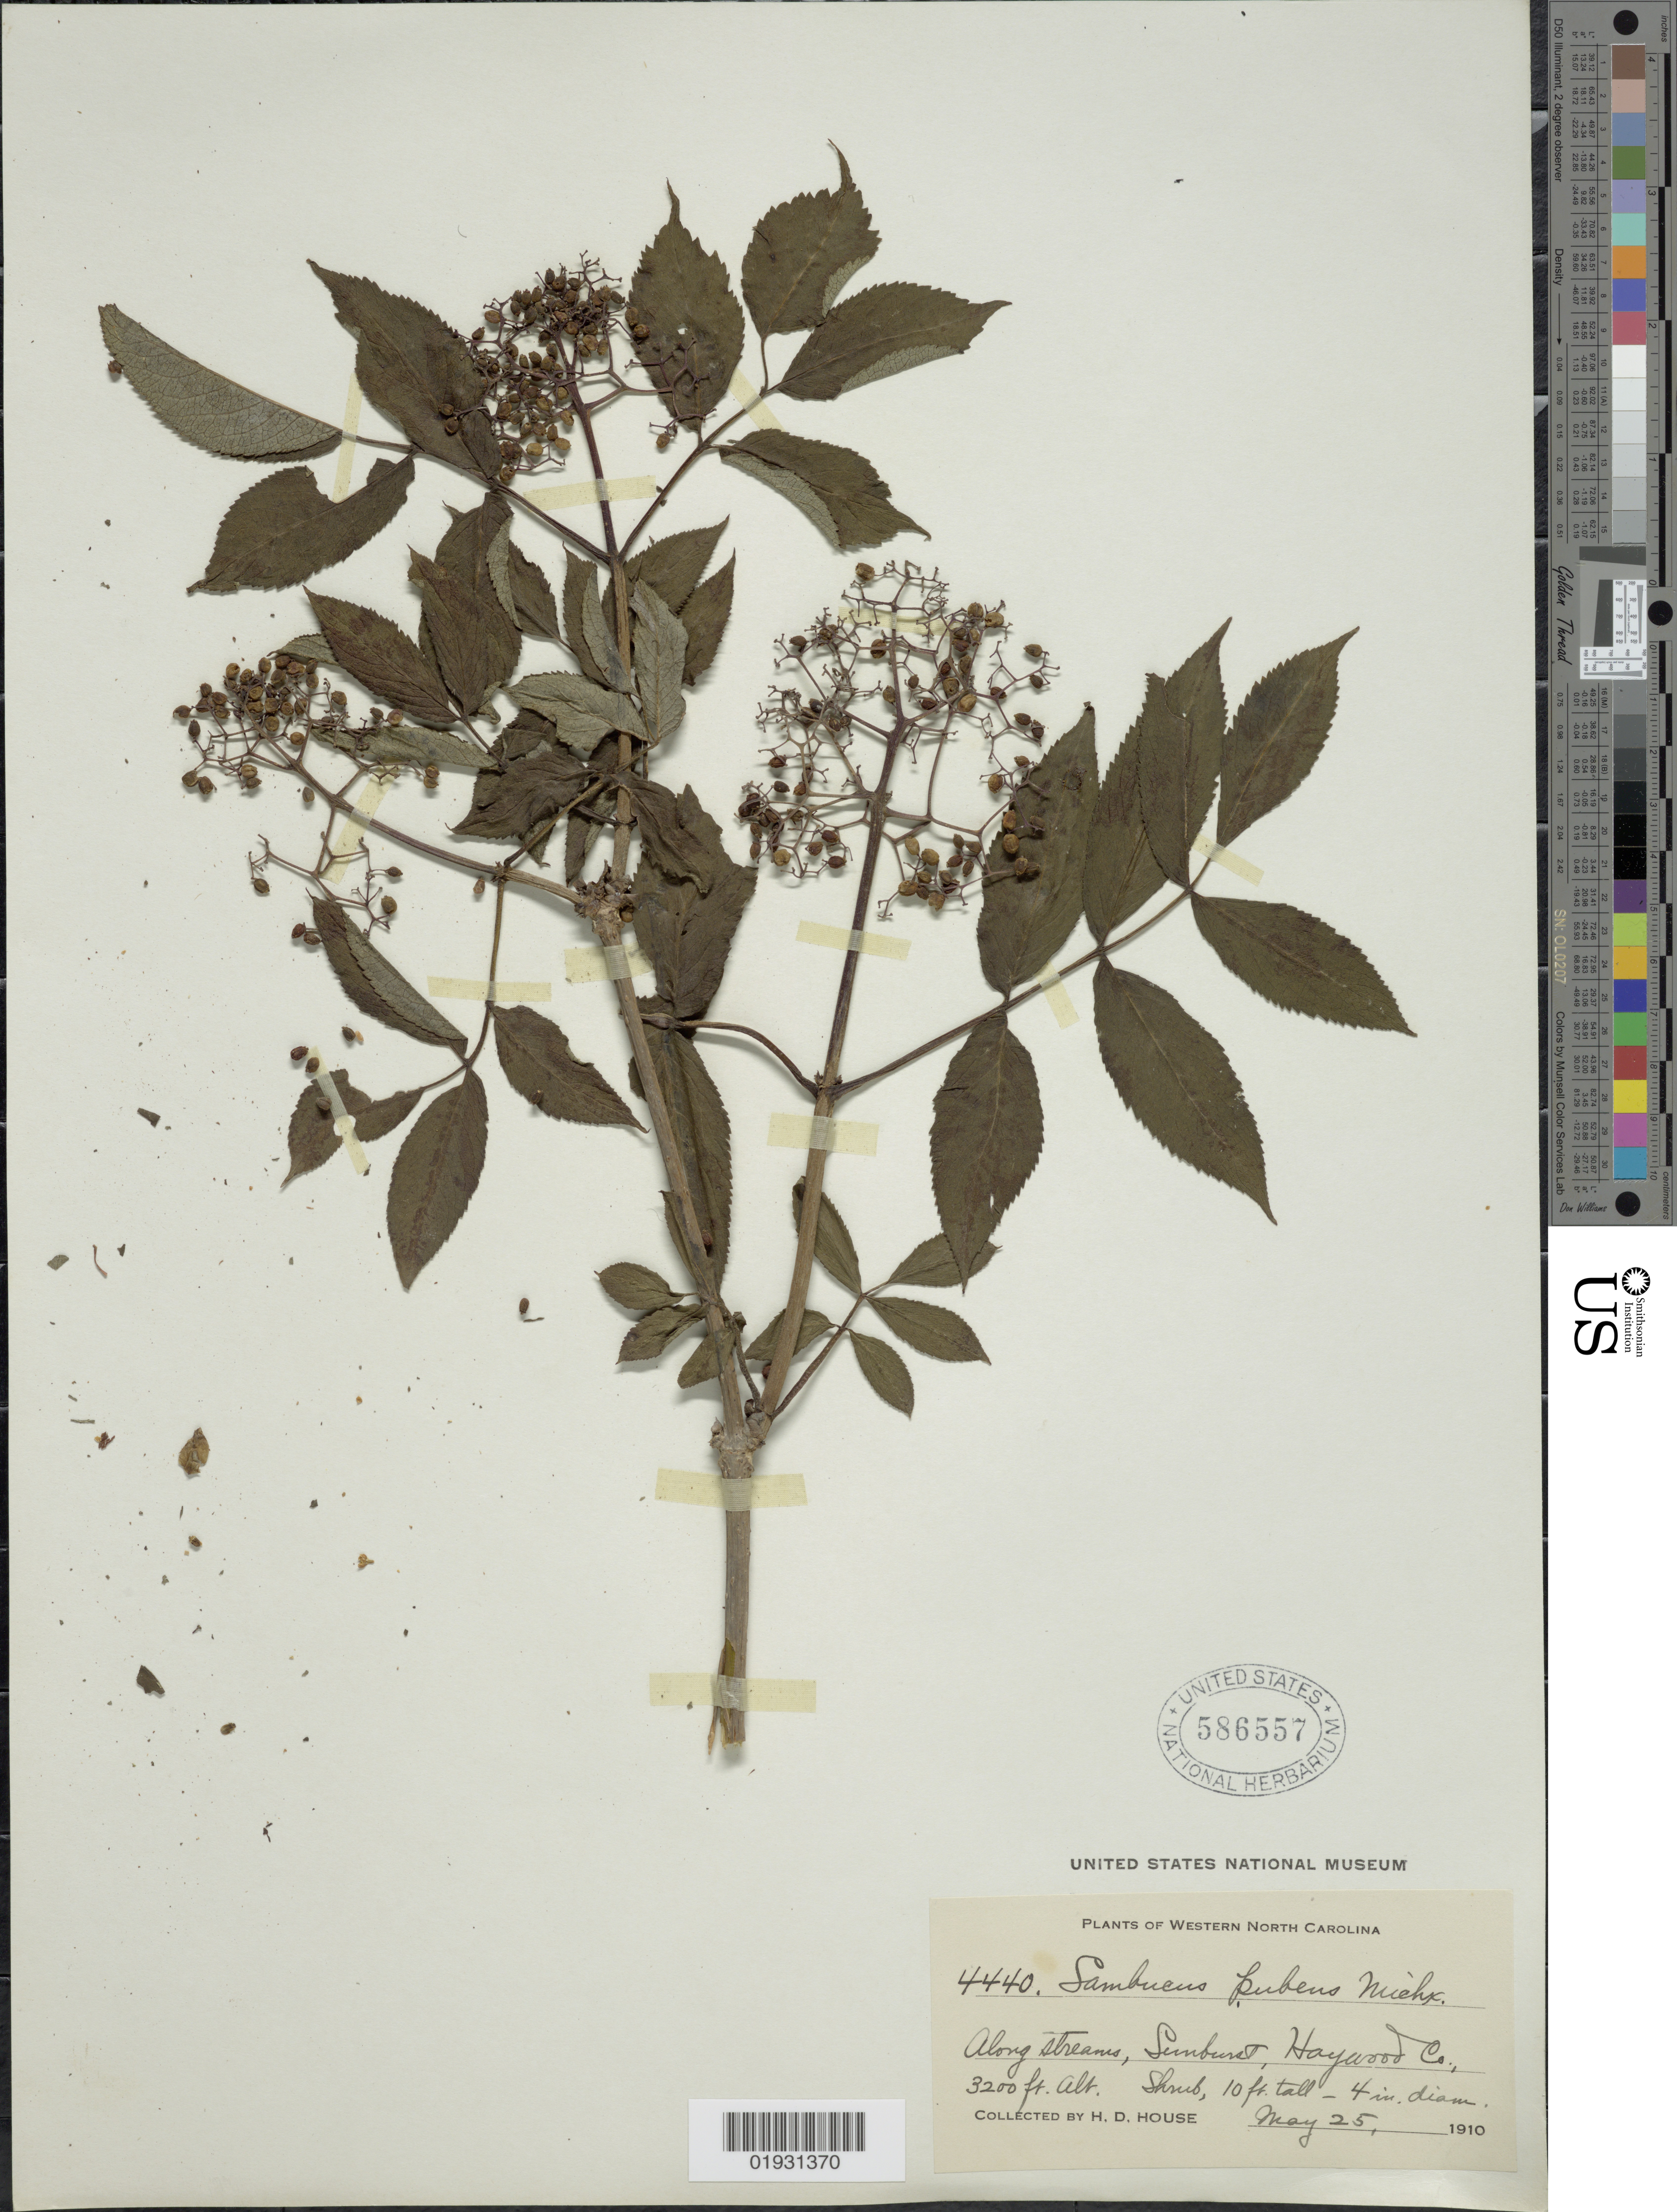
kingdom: Plantae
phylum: Tracheophyta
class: Magnoliopsida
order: Dipsacales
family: Viburnaceae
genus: Sambucus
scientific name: Sambucus racemosa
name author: L.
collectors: H. D. House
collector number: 4440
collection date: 1910-05-25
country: United States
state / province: North Carolina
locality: Western North Carolina, Along Streams, Sunburst, Haywood Co.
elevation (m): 975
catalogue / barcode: US 586557